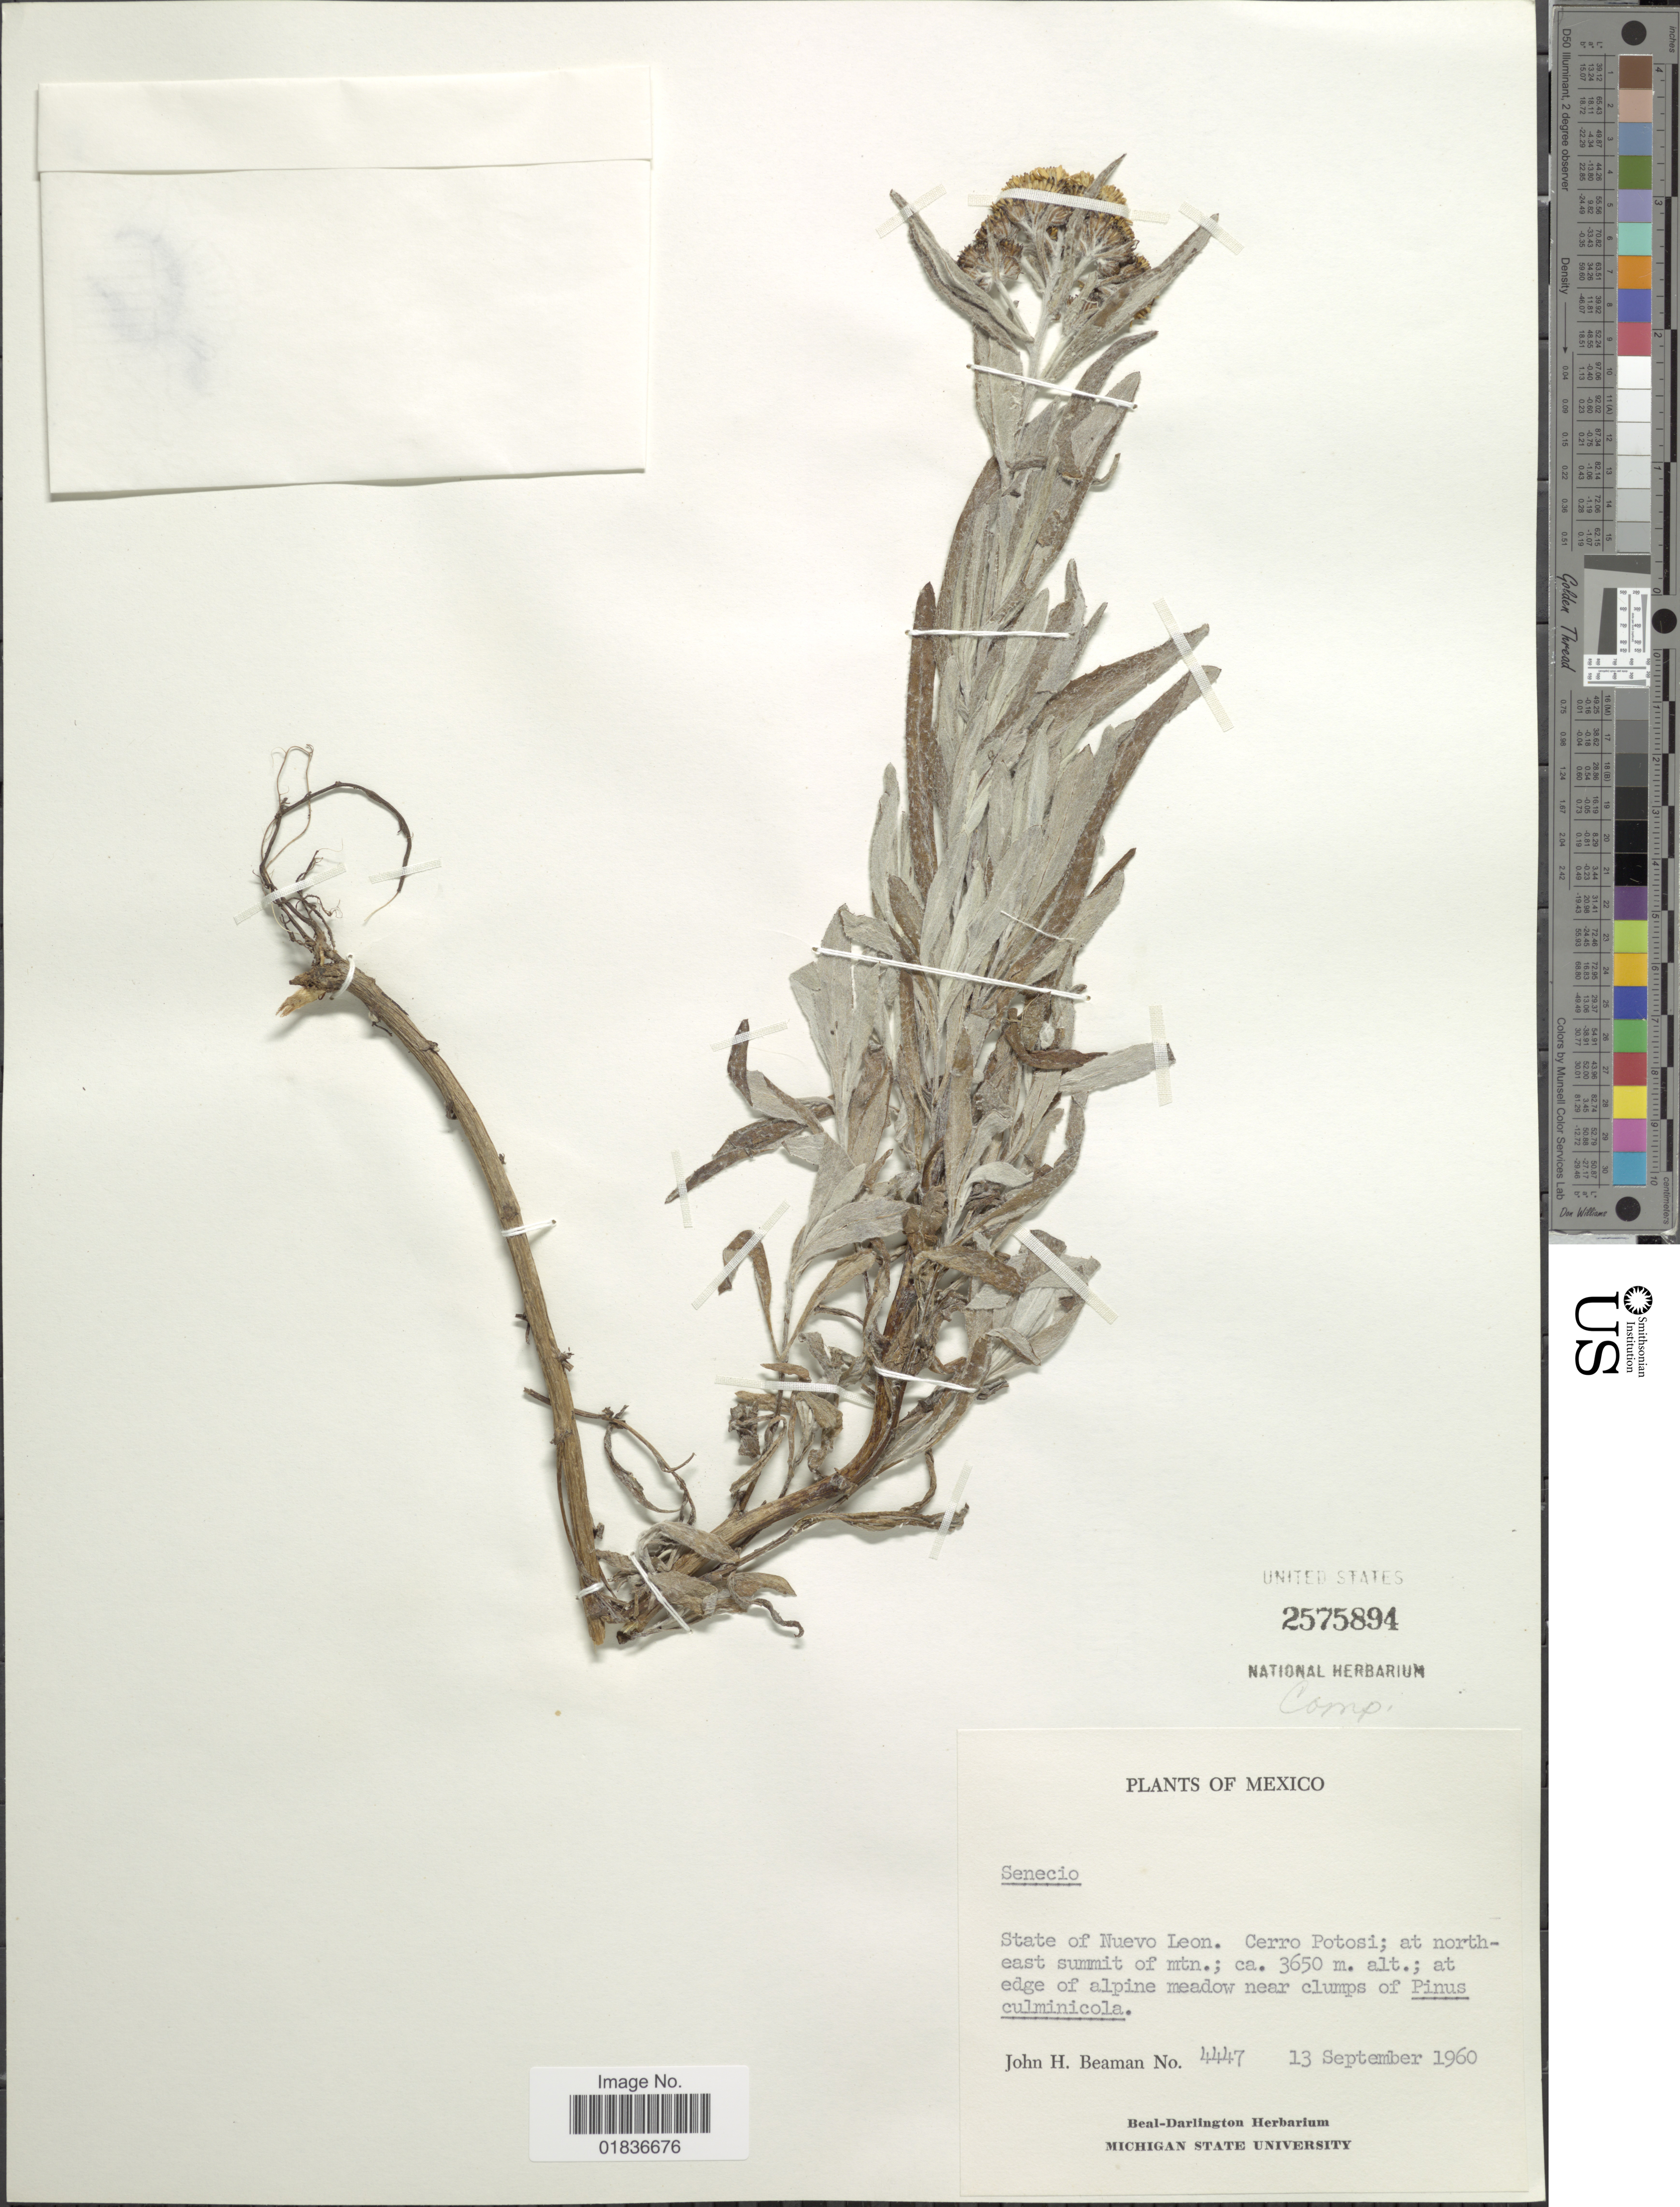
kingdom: Plantae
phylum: Tracheophyta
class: Magnoliopsida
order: Asterales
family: Asteraceae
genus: Senecio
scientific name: Senecio sp.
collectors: J. H. Beaman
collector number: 4447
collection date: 1960-09-13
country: Mexico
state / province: Nuevo León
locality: State of Nuevo León. Cerro Potosi; at northeast summit of mtn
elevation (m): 3650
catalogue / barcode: US 2575894